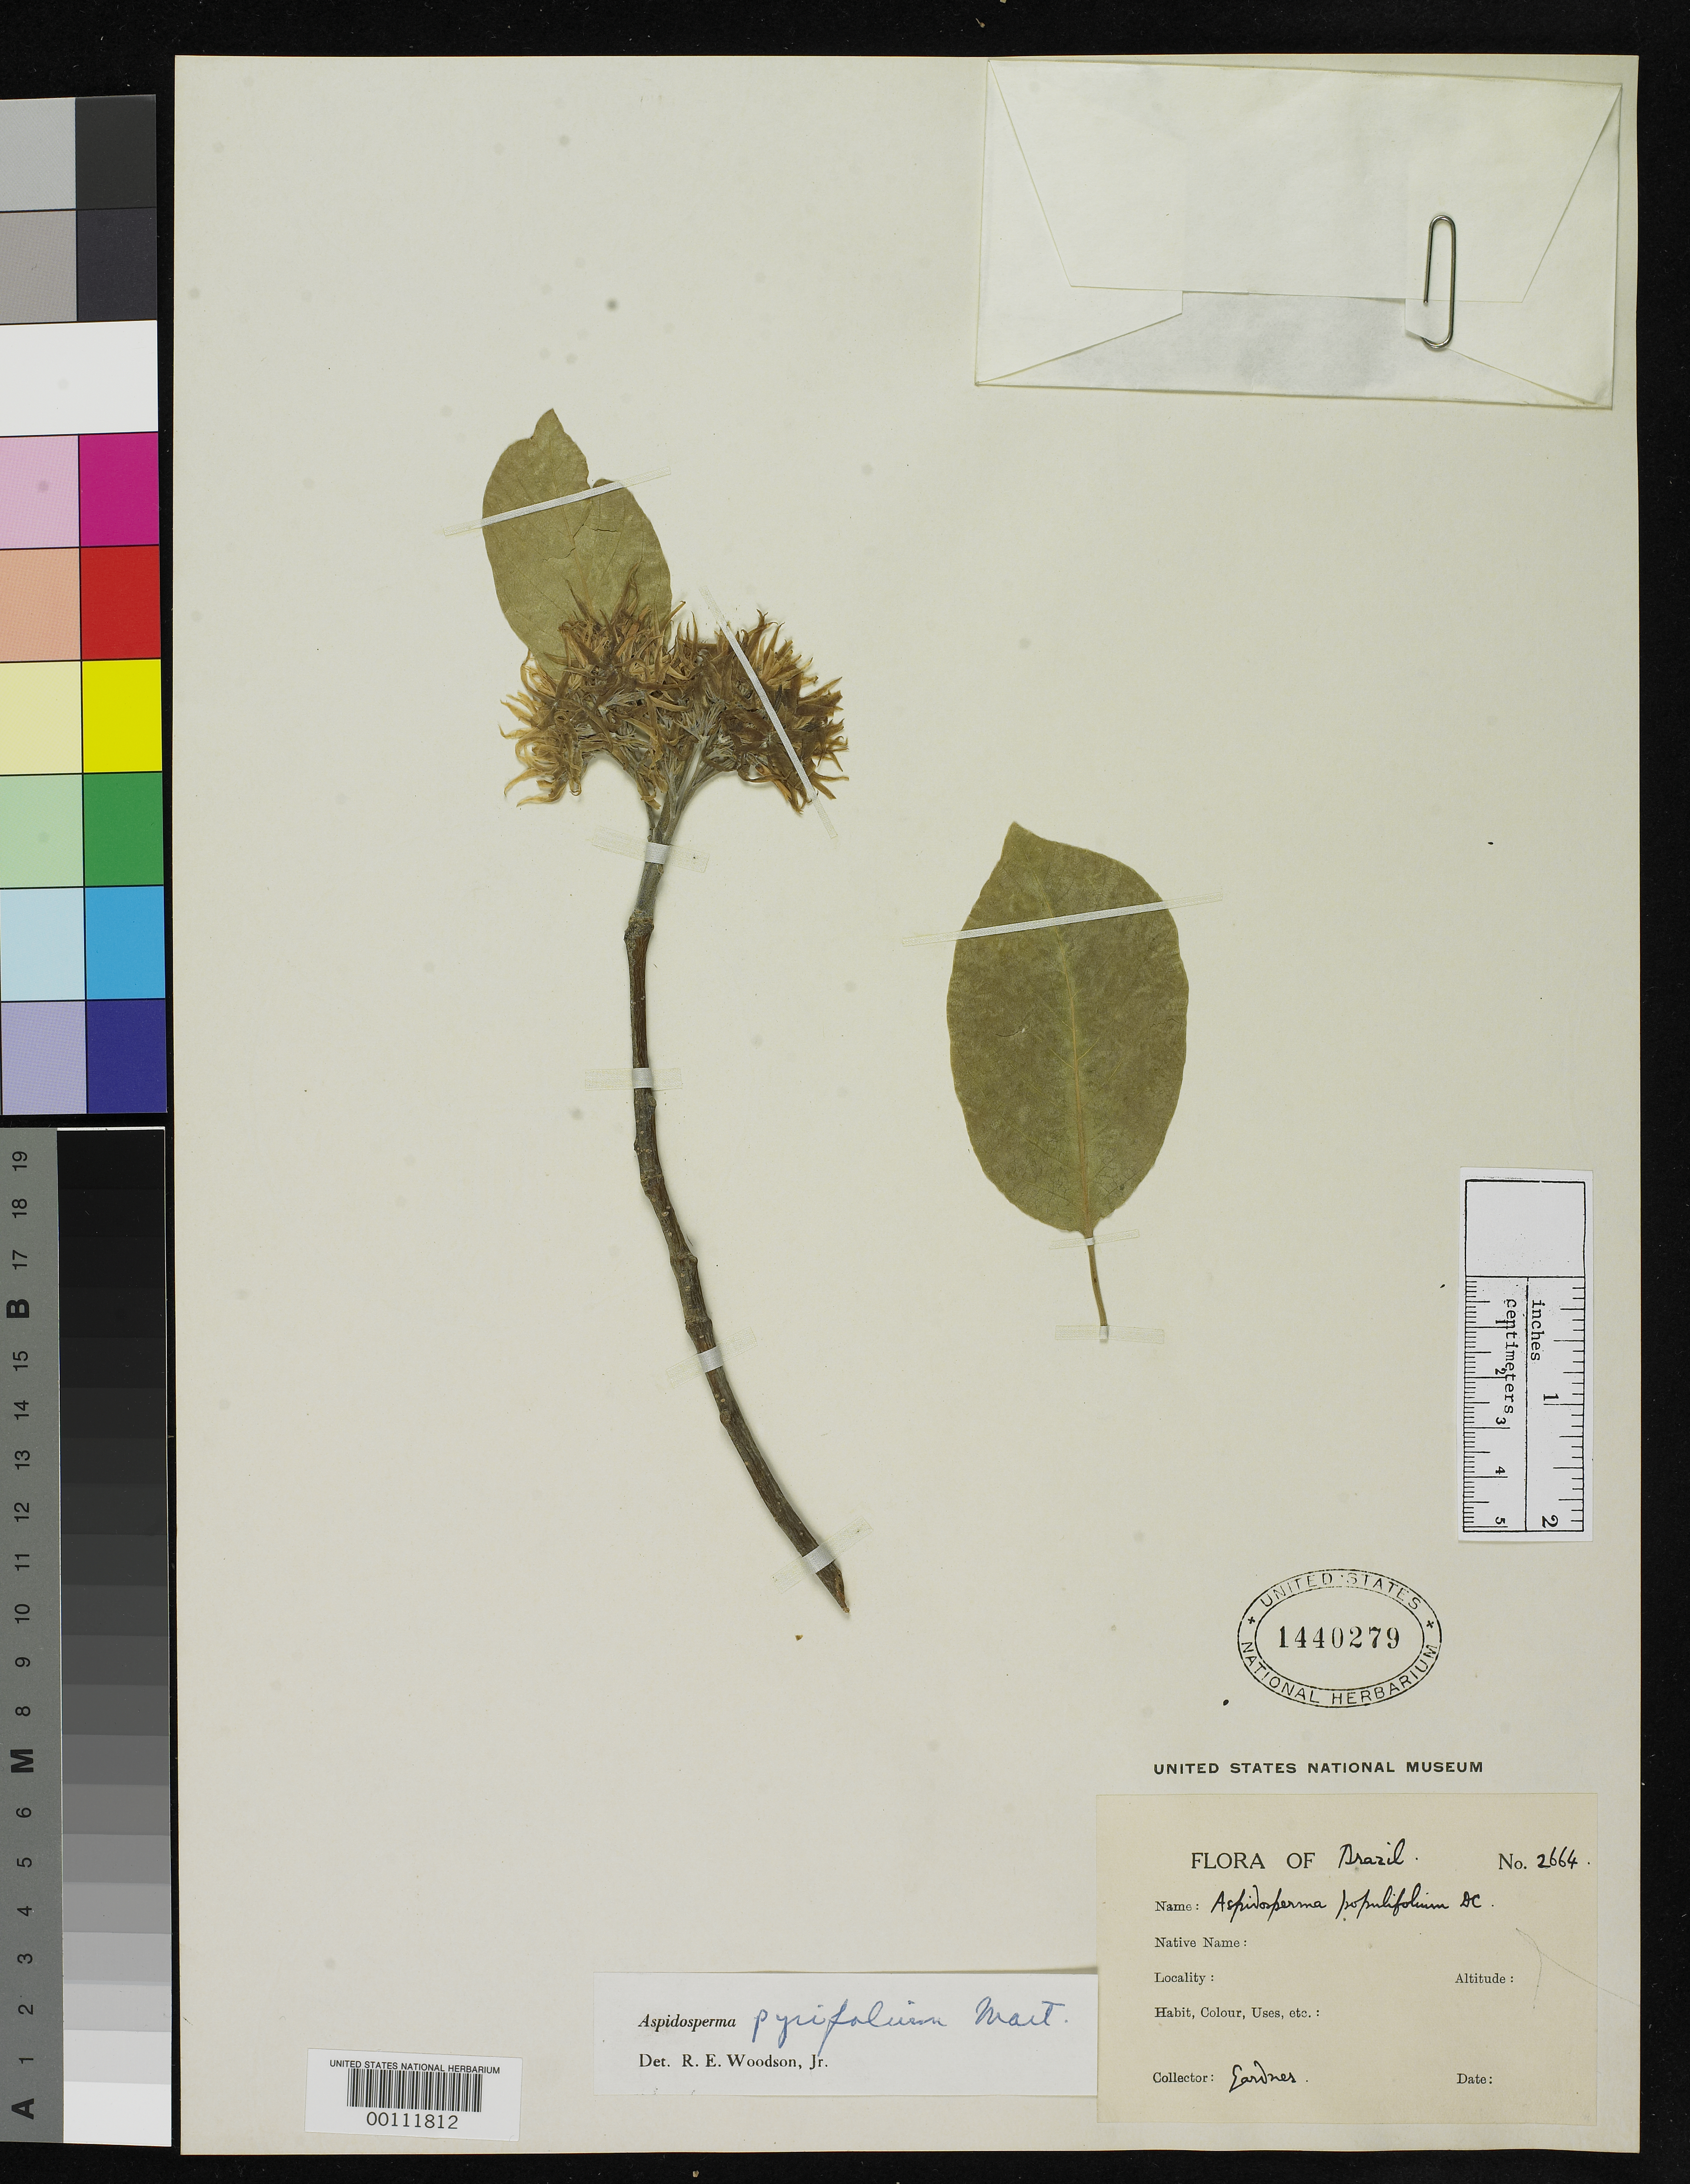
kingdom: Plantae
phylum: Tracheophyta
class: Magnoliopsida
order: Gentianales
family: Apocynaceae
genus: Aspidosperma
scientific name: Aspidosperma populifolium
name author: A. DC. in DC.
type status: Type Collection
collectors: G. Gardner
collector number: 2664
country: Brazil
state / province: Minas Gerais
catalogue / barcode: US 1440279